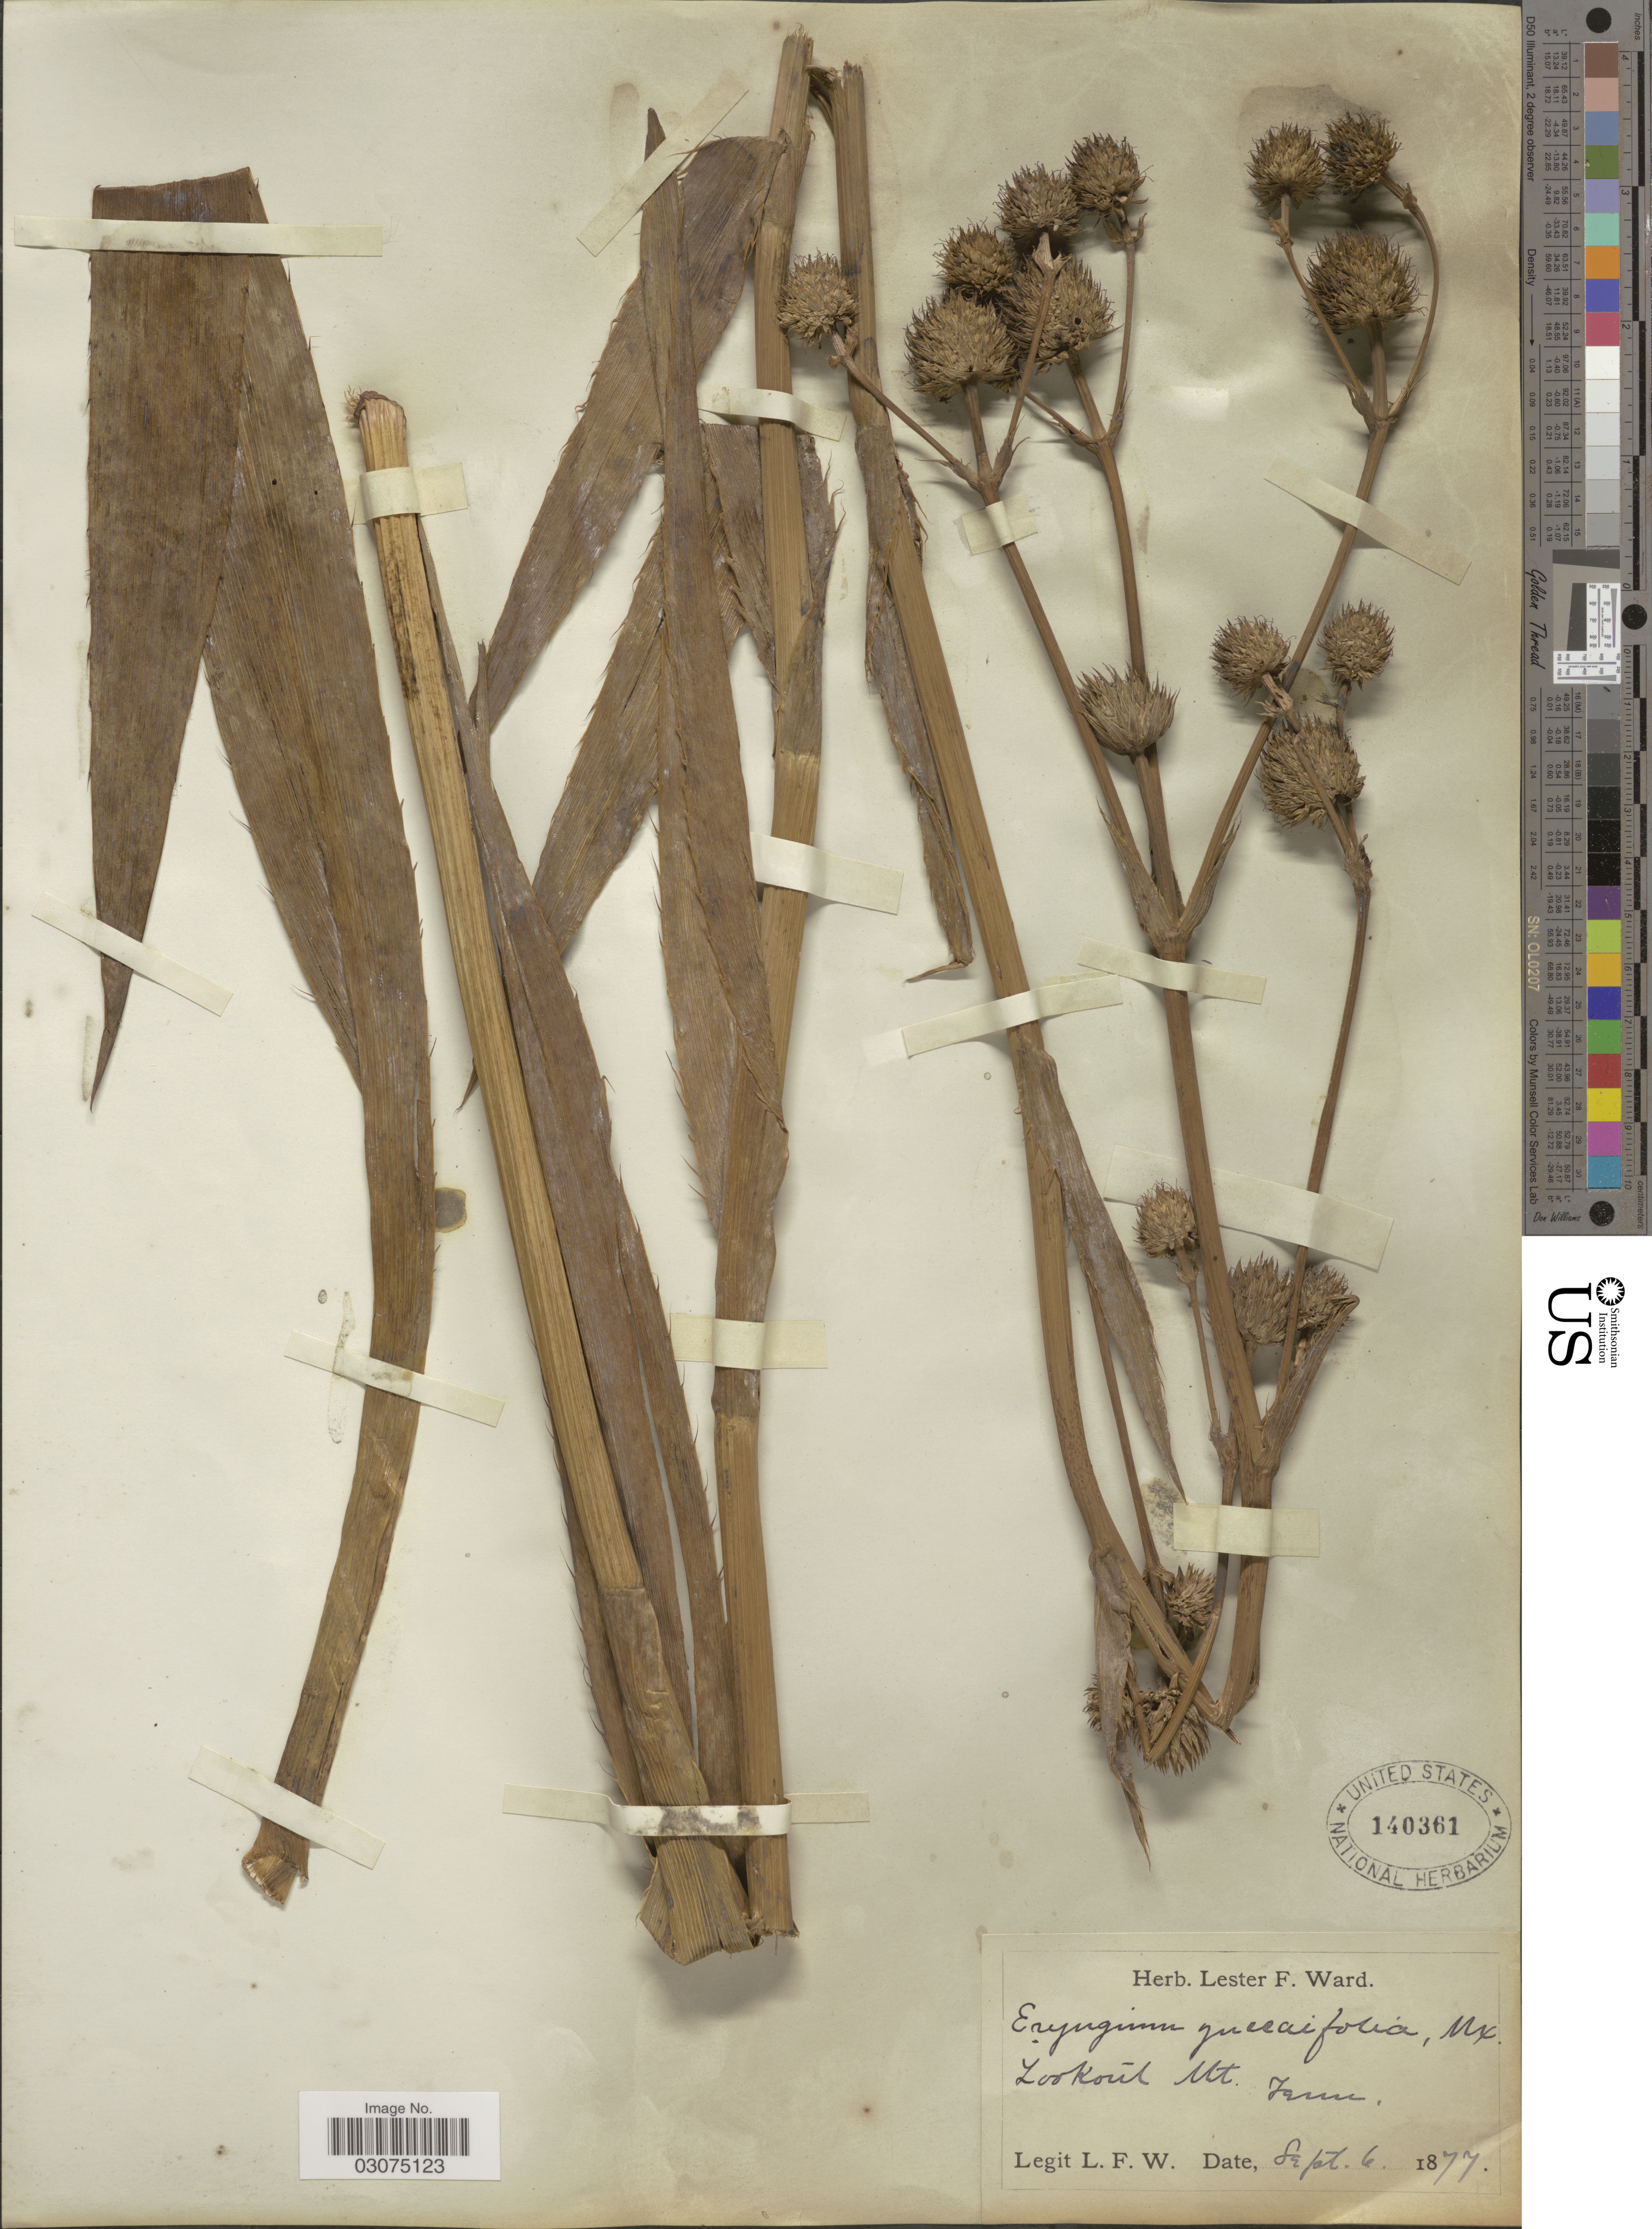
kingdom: Plantae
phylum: Tracheophyta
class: Magnoliopsida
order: Apiales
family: Apiaceae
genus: Eryngium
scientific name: Eryngium yuccifolium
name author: Michx.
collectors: L. F. Ward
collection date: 1877-09-06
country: United States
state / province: Tennessee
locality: Lookout Mt.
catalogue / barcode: US 140361